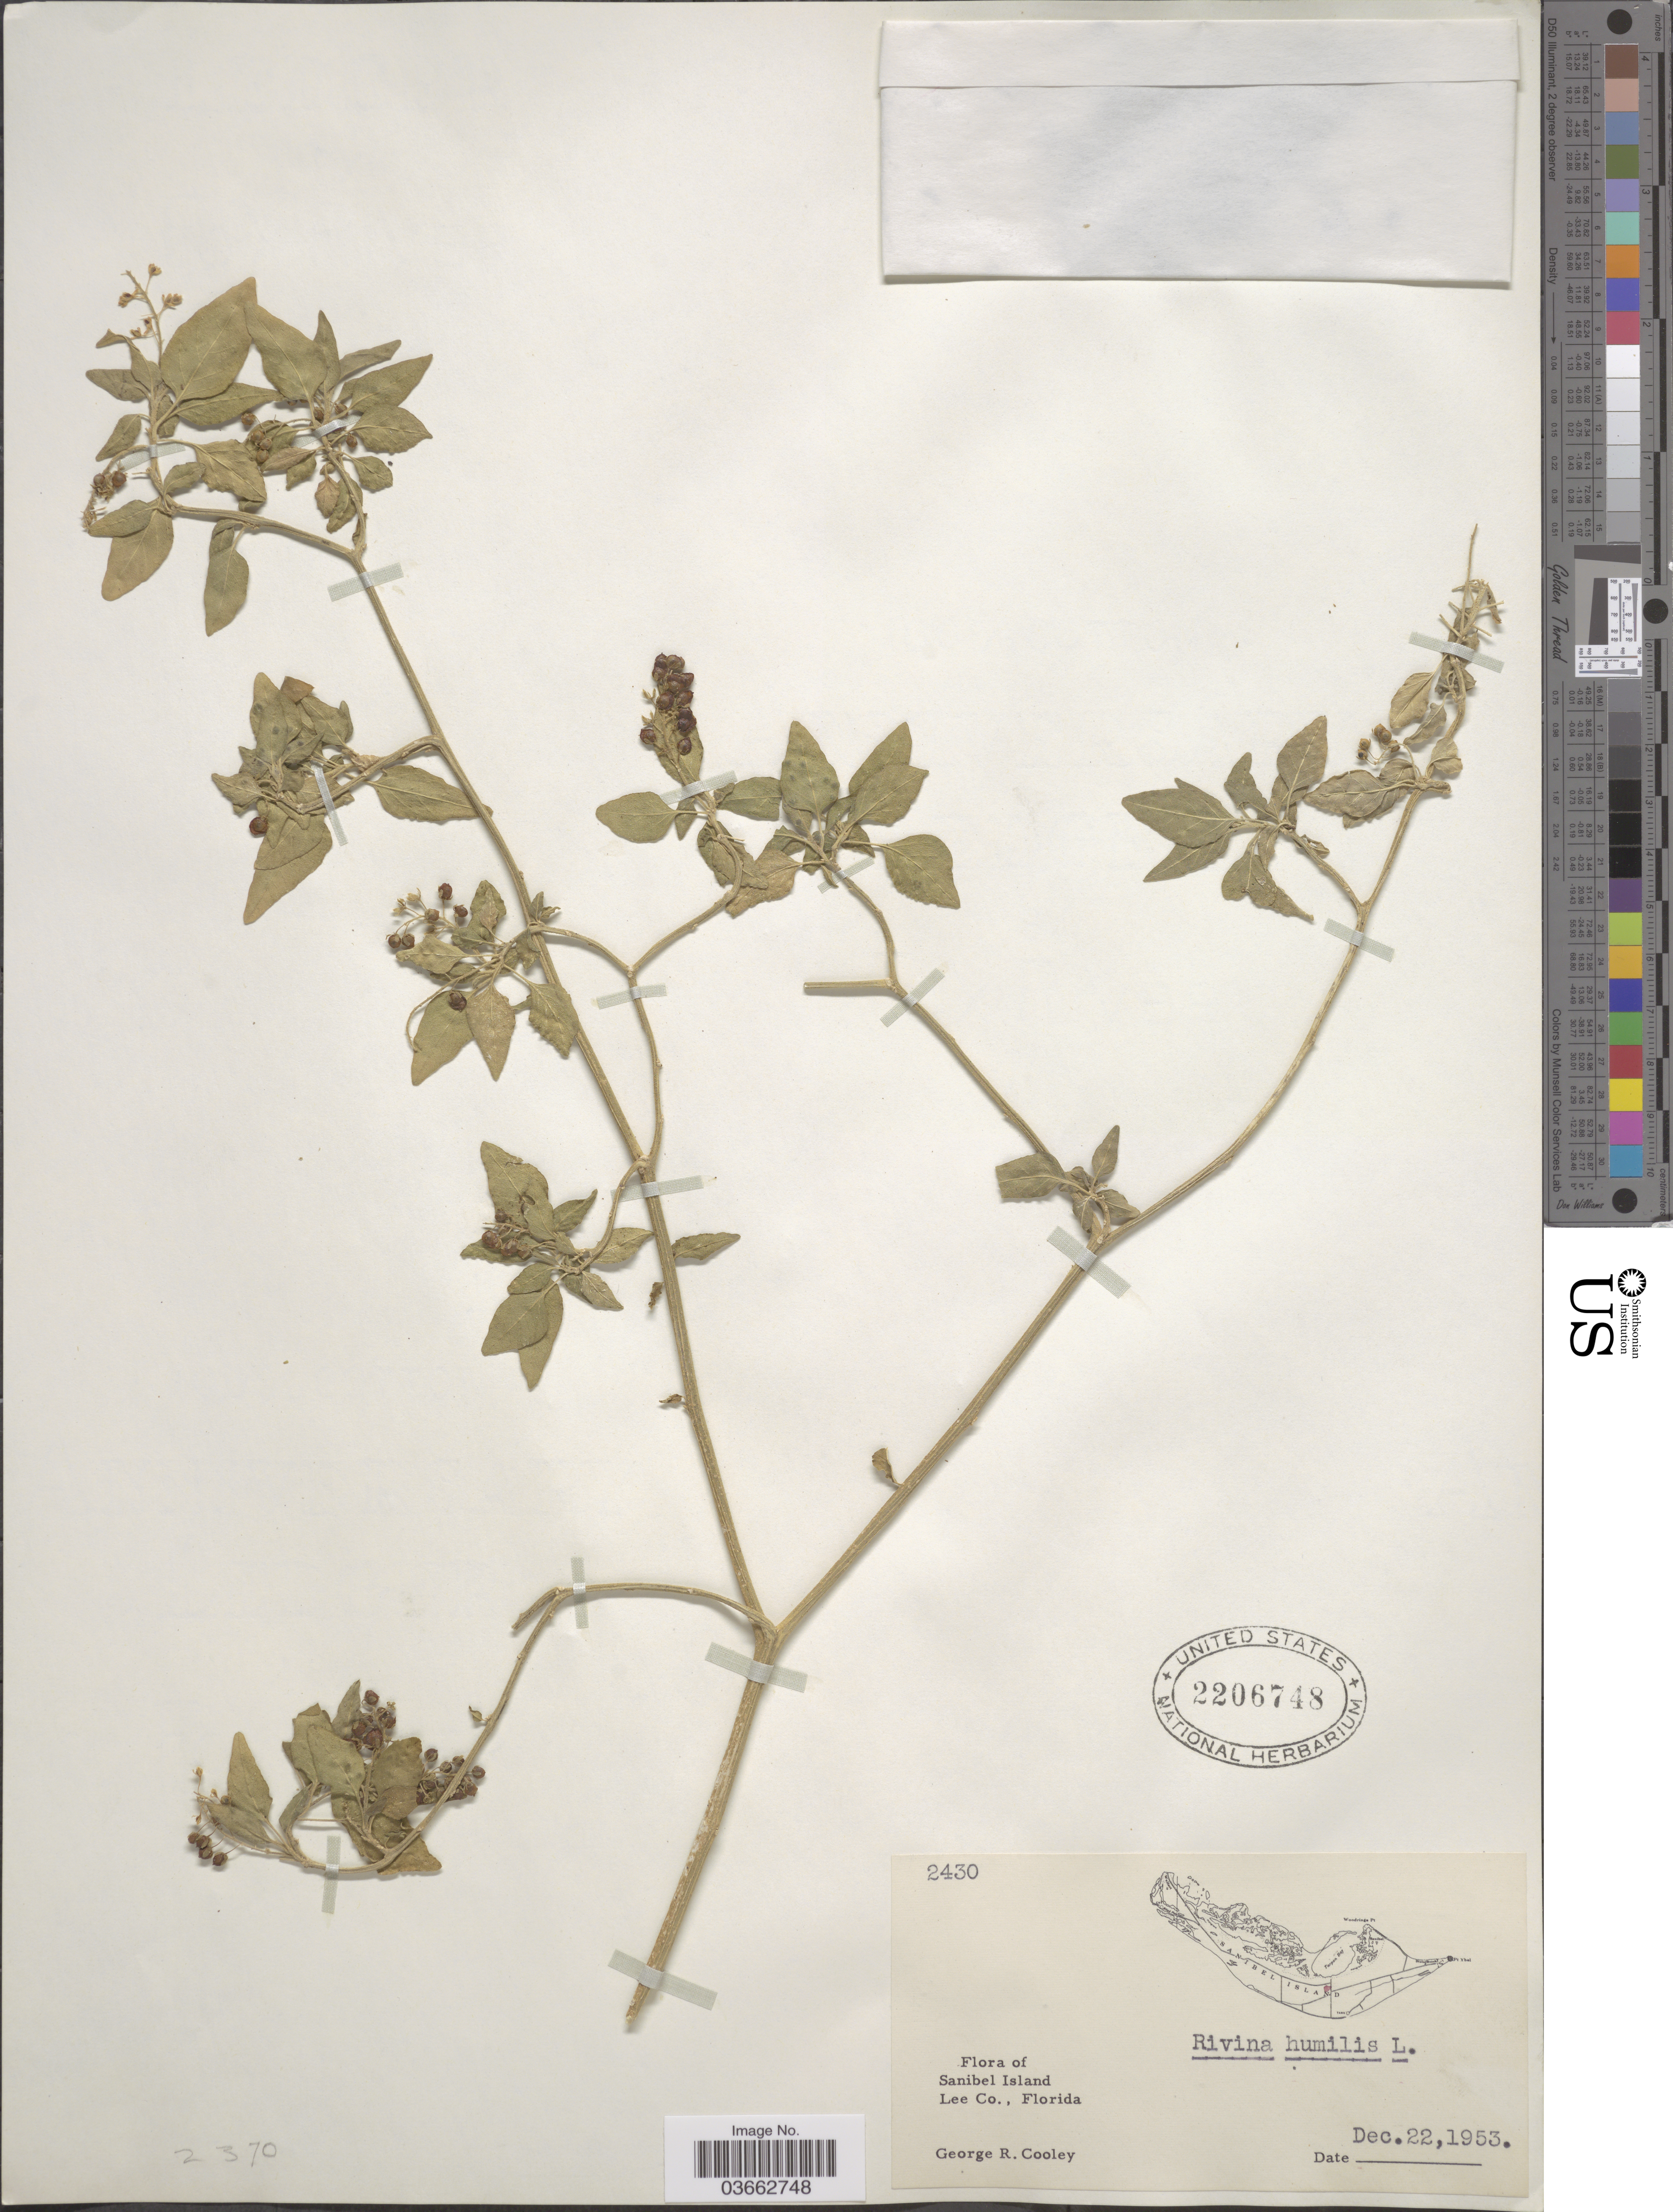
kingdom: Plantae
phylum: Tracheophyta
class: Magnoliopsida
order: Caryophyllales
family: Phytolaccaceae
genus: Rivina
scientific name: Rivina humilis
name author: L.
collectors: G. R. Cooley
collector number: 2430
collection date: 1953-12-22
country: United States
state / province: Florida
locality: Sanibel Island. Lee Co.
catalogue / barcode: US 2206748